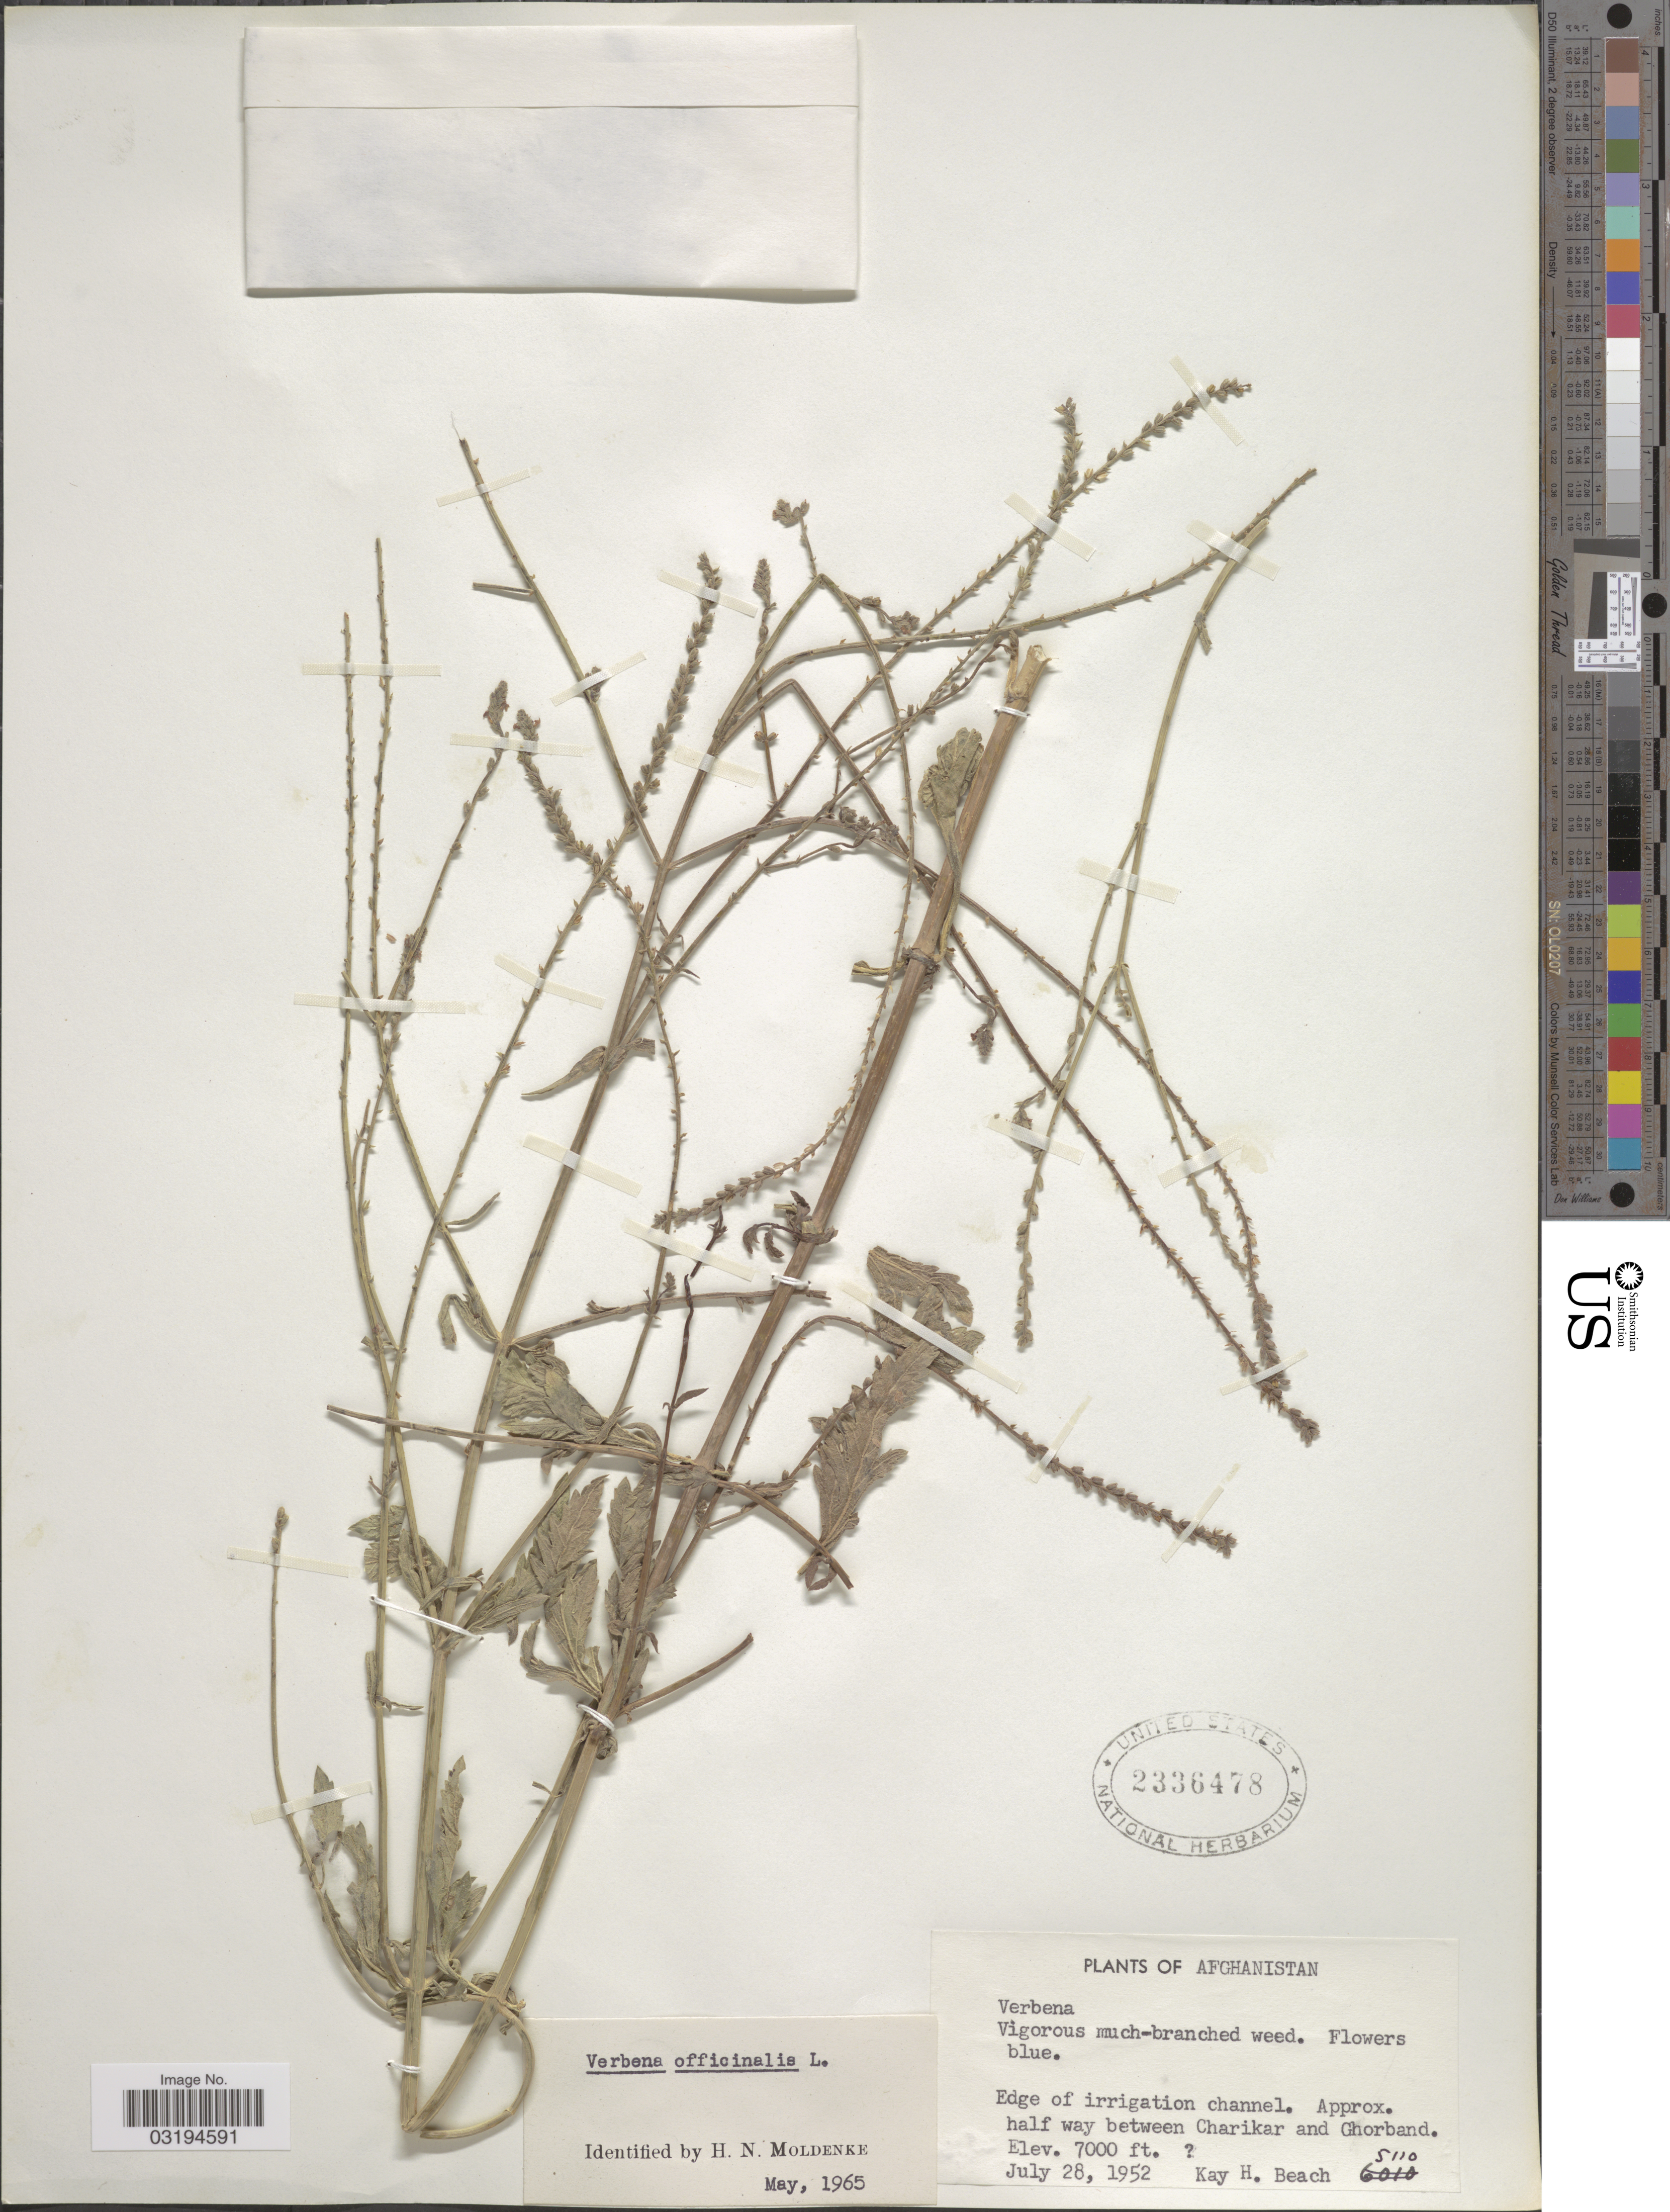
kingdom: Plantae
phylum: Tracheophyta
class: Magnoliopsida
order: Lamiales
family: Verbenaceae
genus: Verbena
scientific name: Verbena officinalis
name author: L.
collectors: K. H. Beach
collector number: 5110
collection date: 1952-07-28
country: Afghanistan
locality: Edge of irrigation channel. Approx. half way between Charikar and Ghorband.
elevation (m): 2134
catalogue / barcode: US 2336478